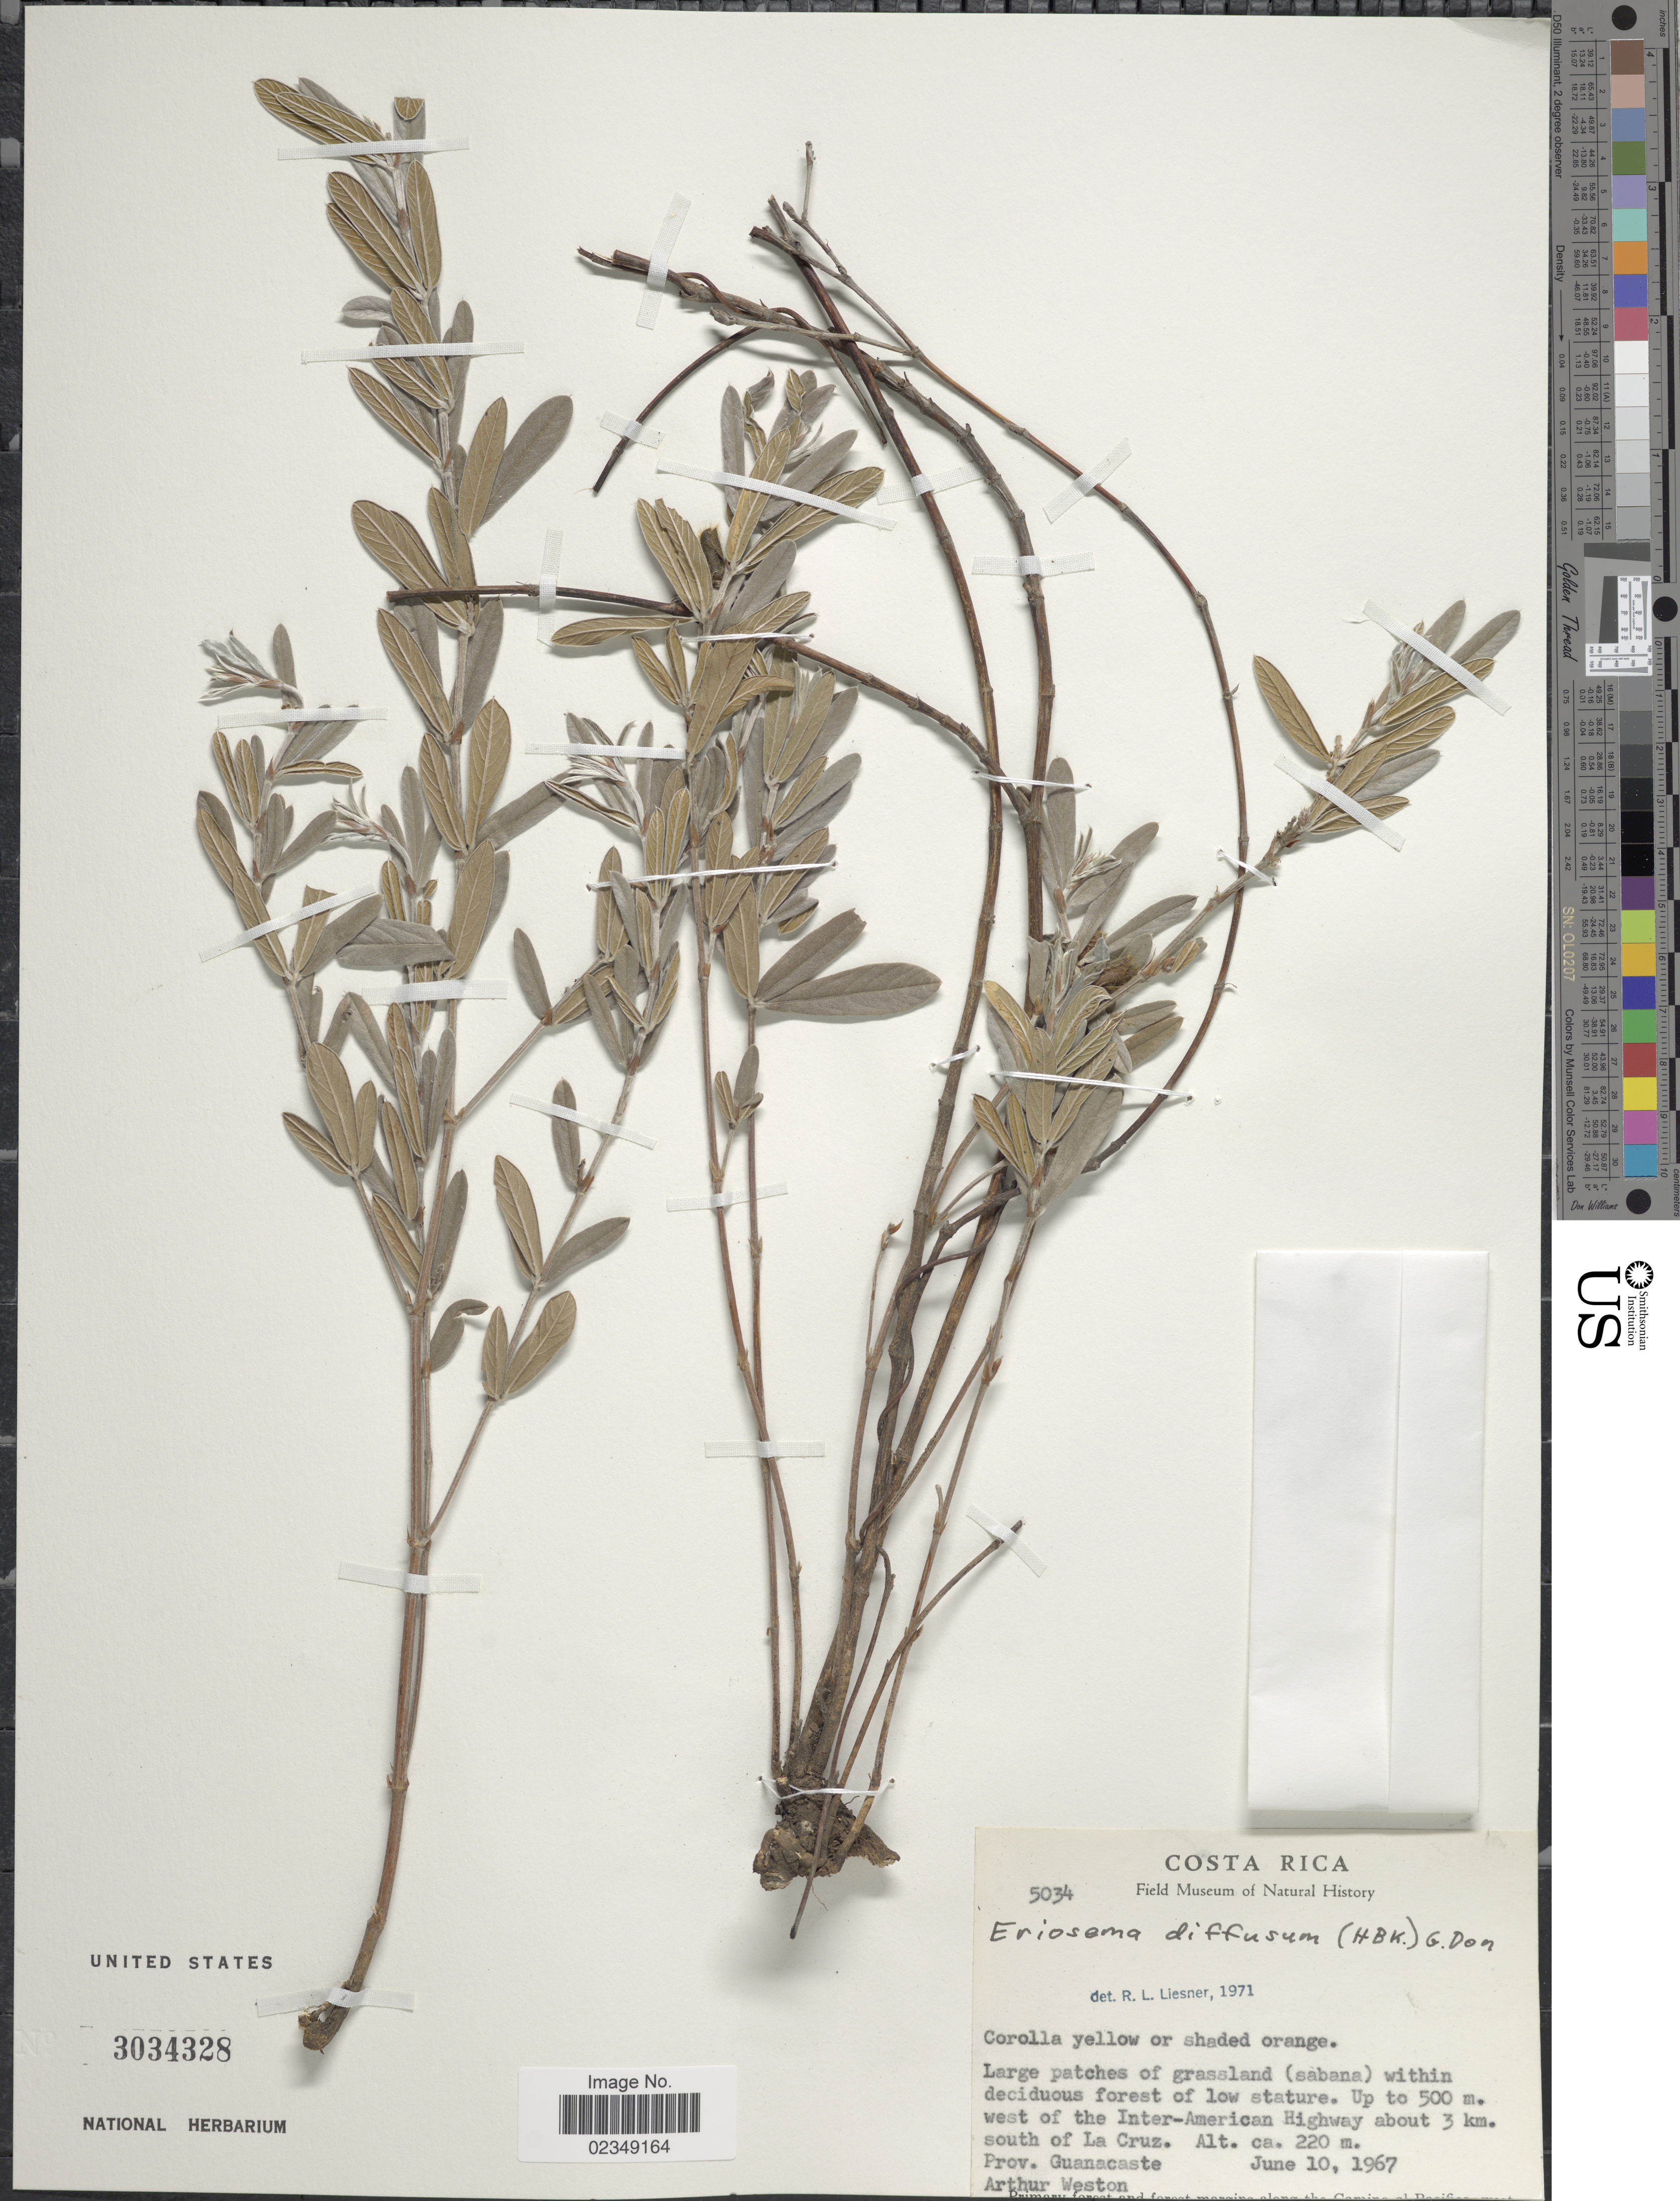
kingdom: Plantae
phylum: Tracheophyta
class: Magnoliopsida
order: Fabales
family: Fabaceae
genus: Eriosema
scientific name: Eriosema diffusum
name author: (Kunth) G. Don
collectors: A. Weston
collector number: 5034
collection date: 1967-06-10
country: Costa Rica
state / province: Guanacaste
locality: Up to 500 m. west of the Inter-American Highway about 3 km. south of La Cruz. Prov. Guanacaste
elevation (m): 220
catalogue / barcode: US 3034328